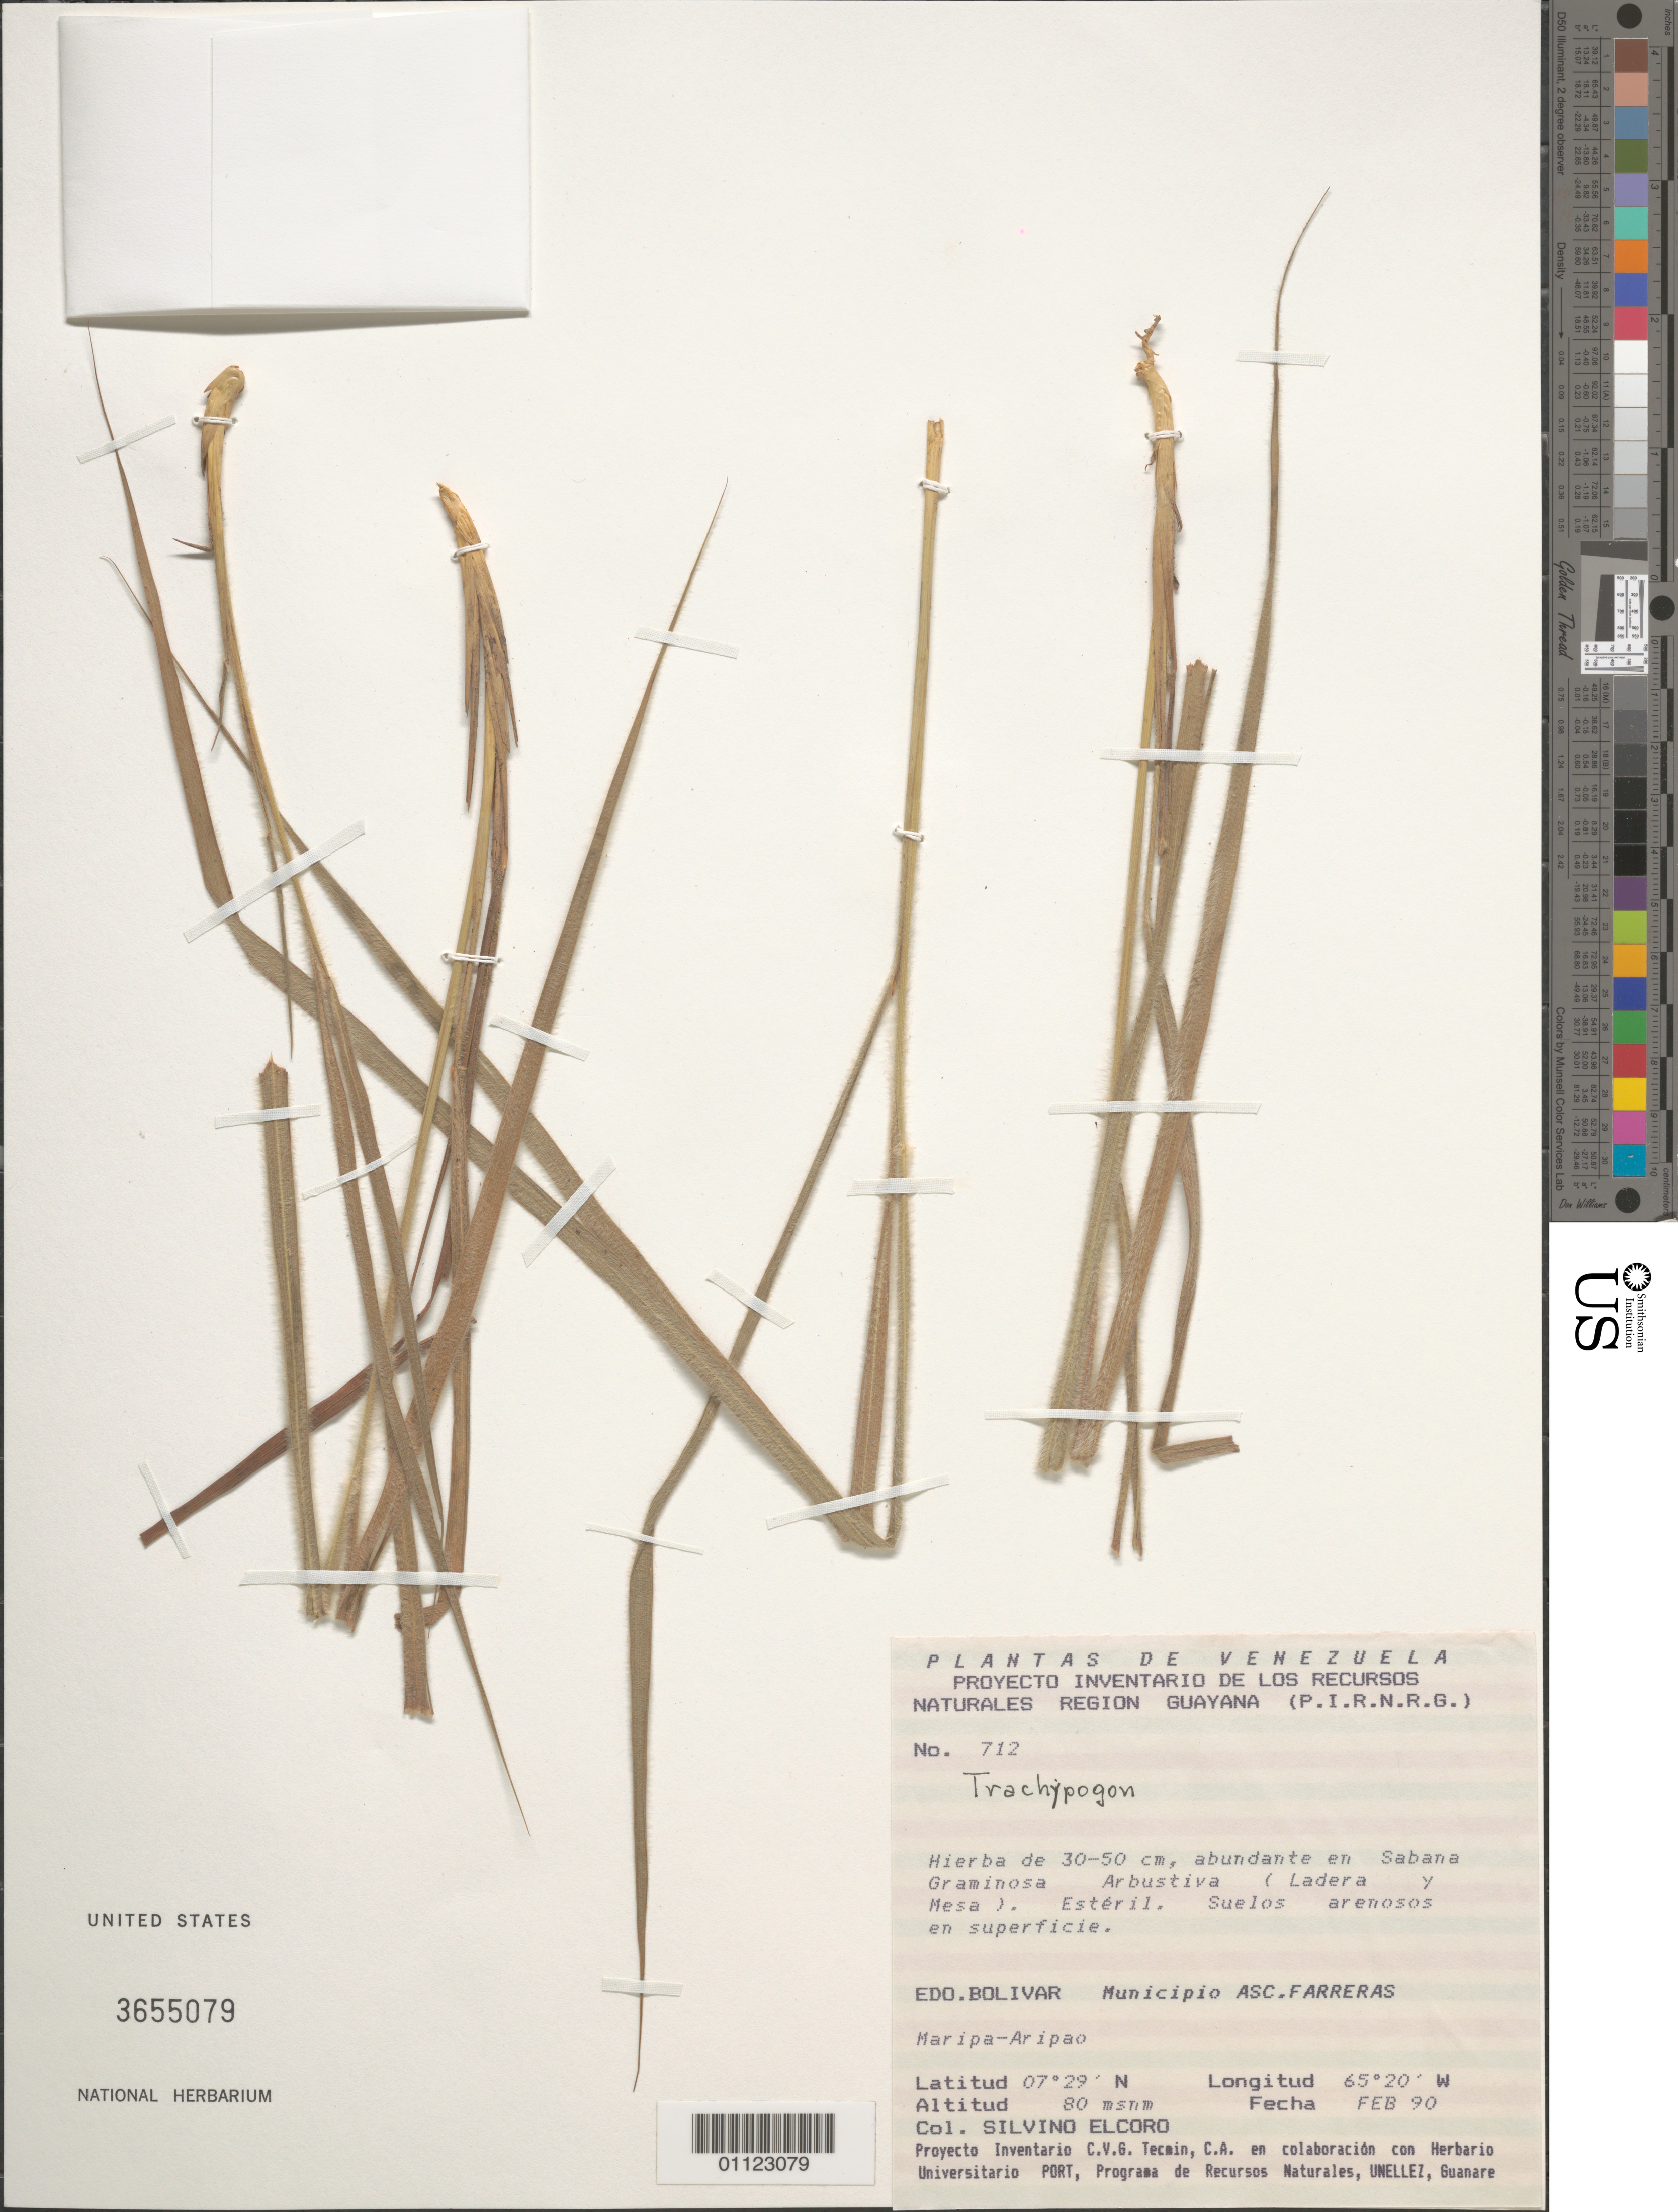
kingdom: Plantae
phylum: Tracheophyta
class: Liliopsida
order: Poales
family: Poaceae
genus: Trachypogon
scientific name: Trachypogon sp.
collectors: S. Elcoro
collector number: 712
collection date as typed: FEB 90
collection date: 1990-02-25/1990-02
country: Venezuela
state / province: Bolívar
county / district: Sucre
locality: Maripa-Aripao, Ascención Farreras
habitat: Abundante en sabana graminosa arbustiva (ladera y mesa). Suelos arenosos en superficie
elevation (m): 80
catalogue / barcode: US 3655079